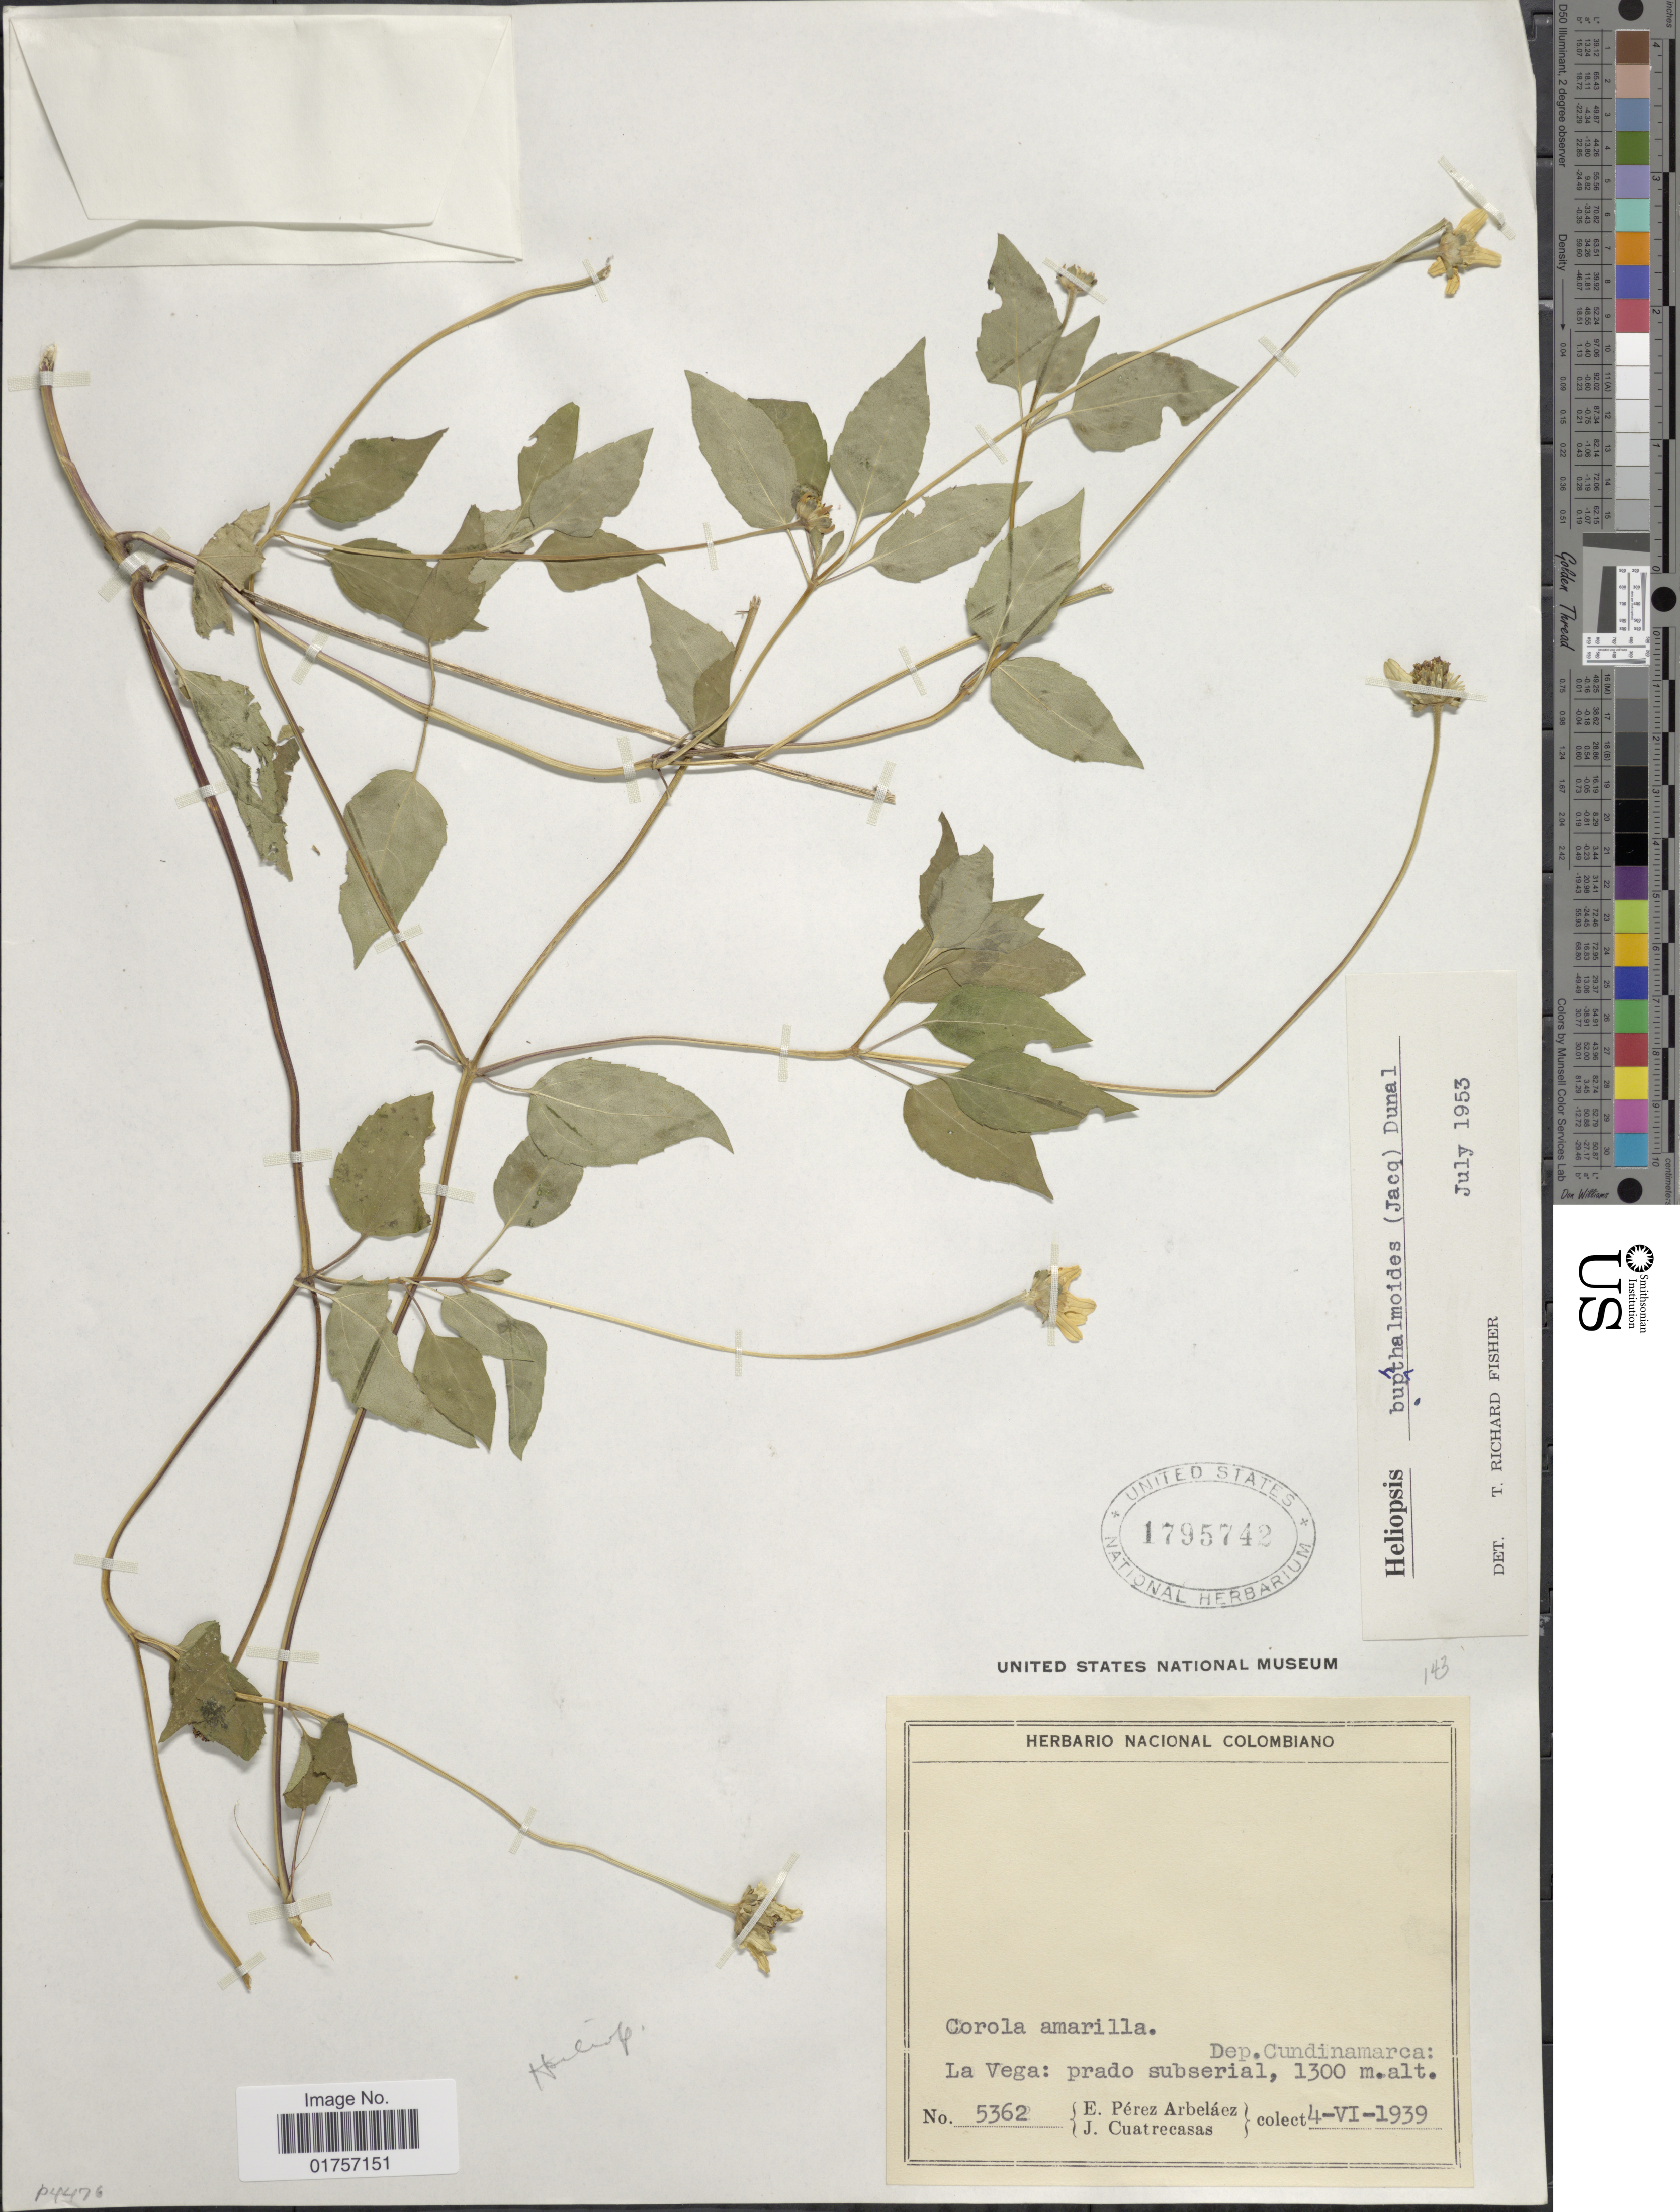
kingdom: Plantae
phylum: Tracheophyta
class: Magnoliopsida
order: Asterales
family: Asteraceae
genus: Heliopsis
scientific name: Heliopsis buphthalmoides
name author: (Jacq.) Dunal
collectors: E. Pérez Arbeláez & J. Cuatrecasas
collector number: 5362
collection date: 1939-06-04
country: Colombia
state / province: Cundinamarca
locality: La Vega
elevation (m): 1300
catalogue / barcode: US 1795742